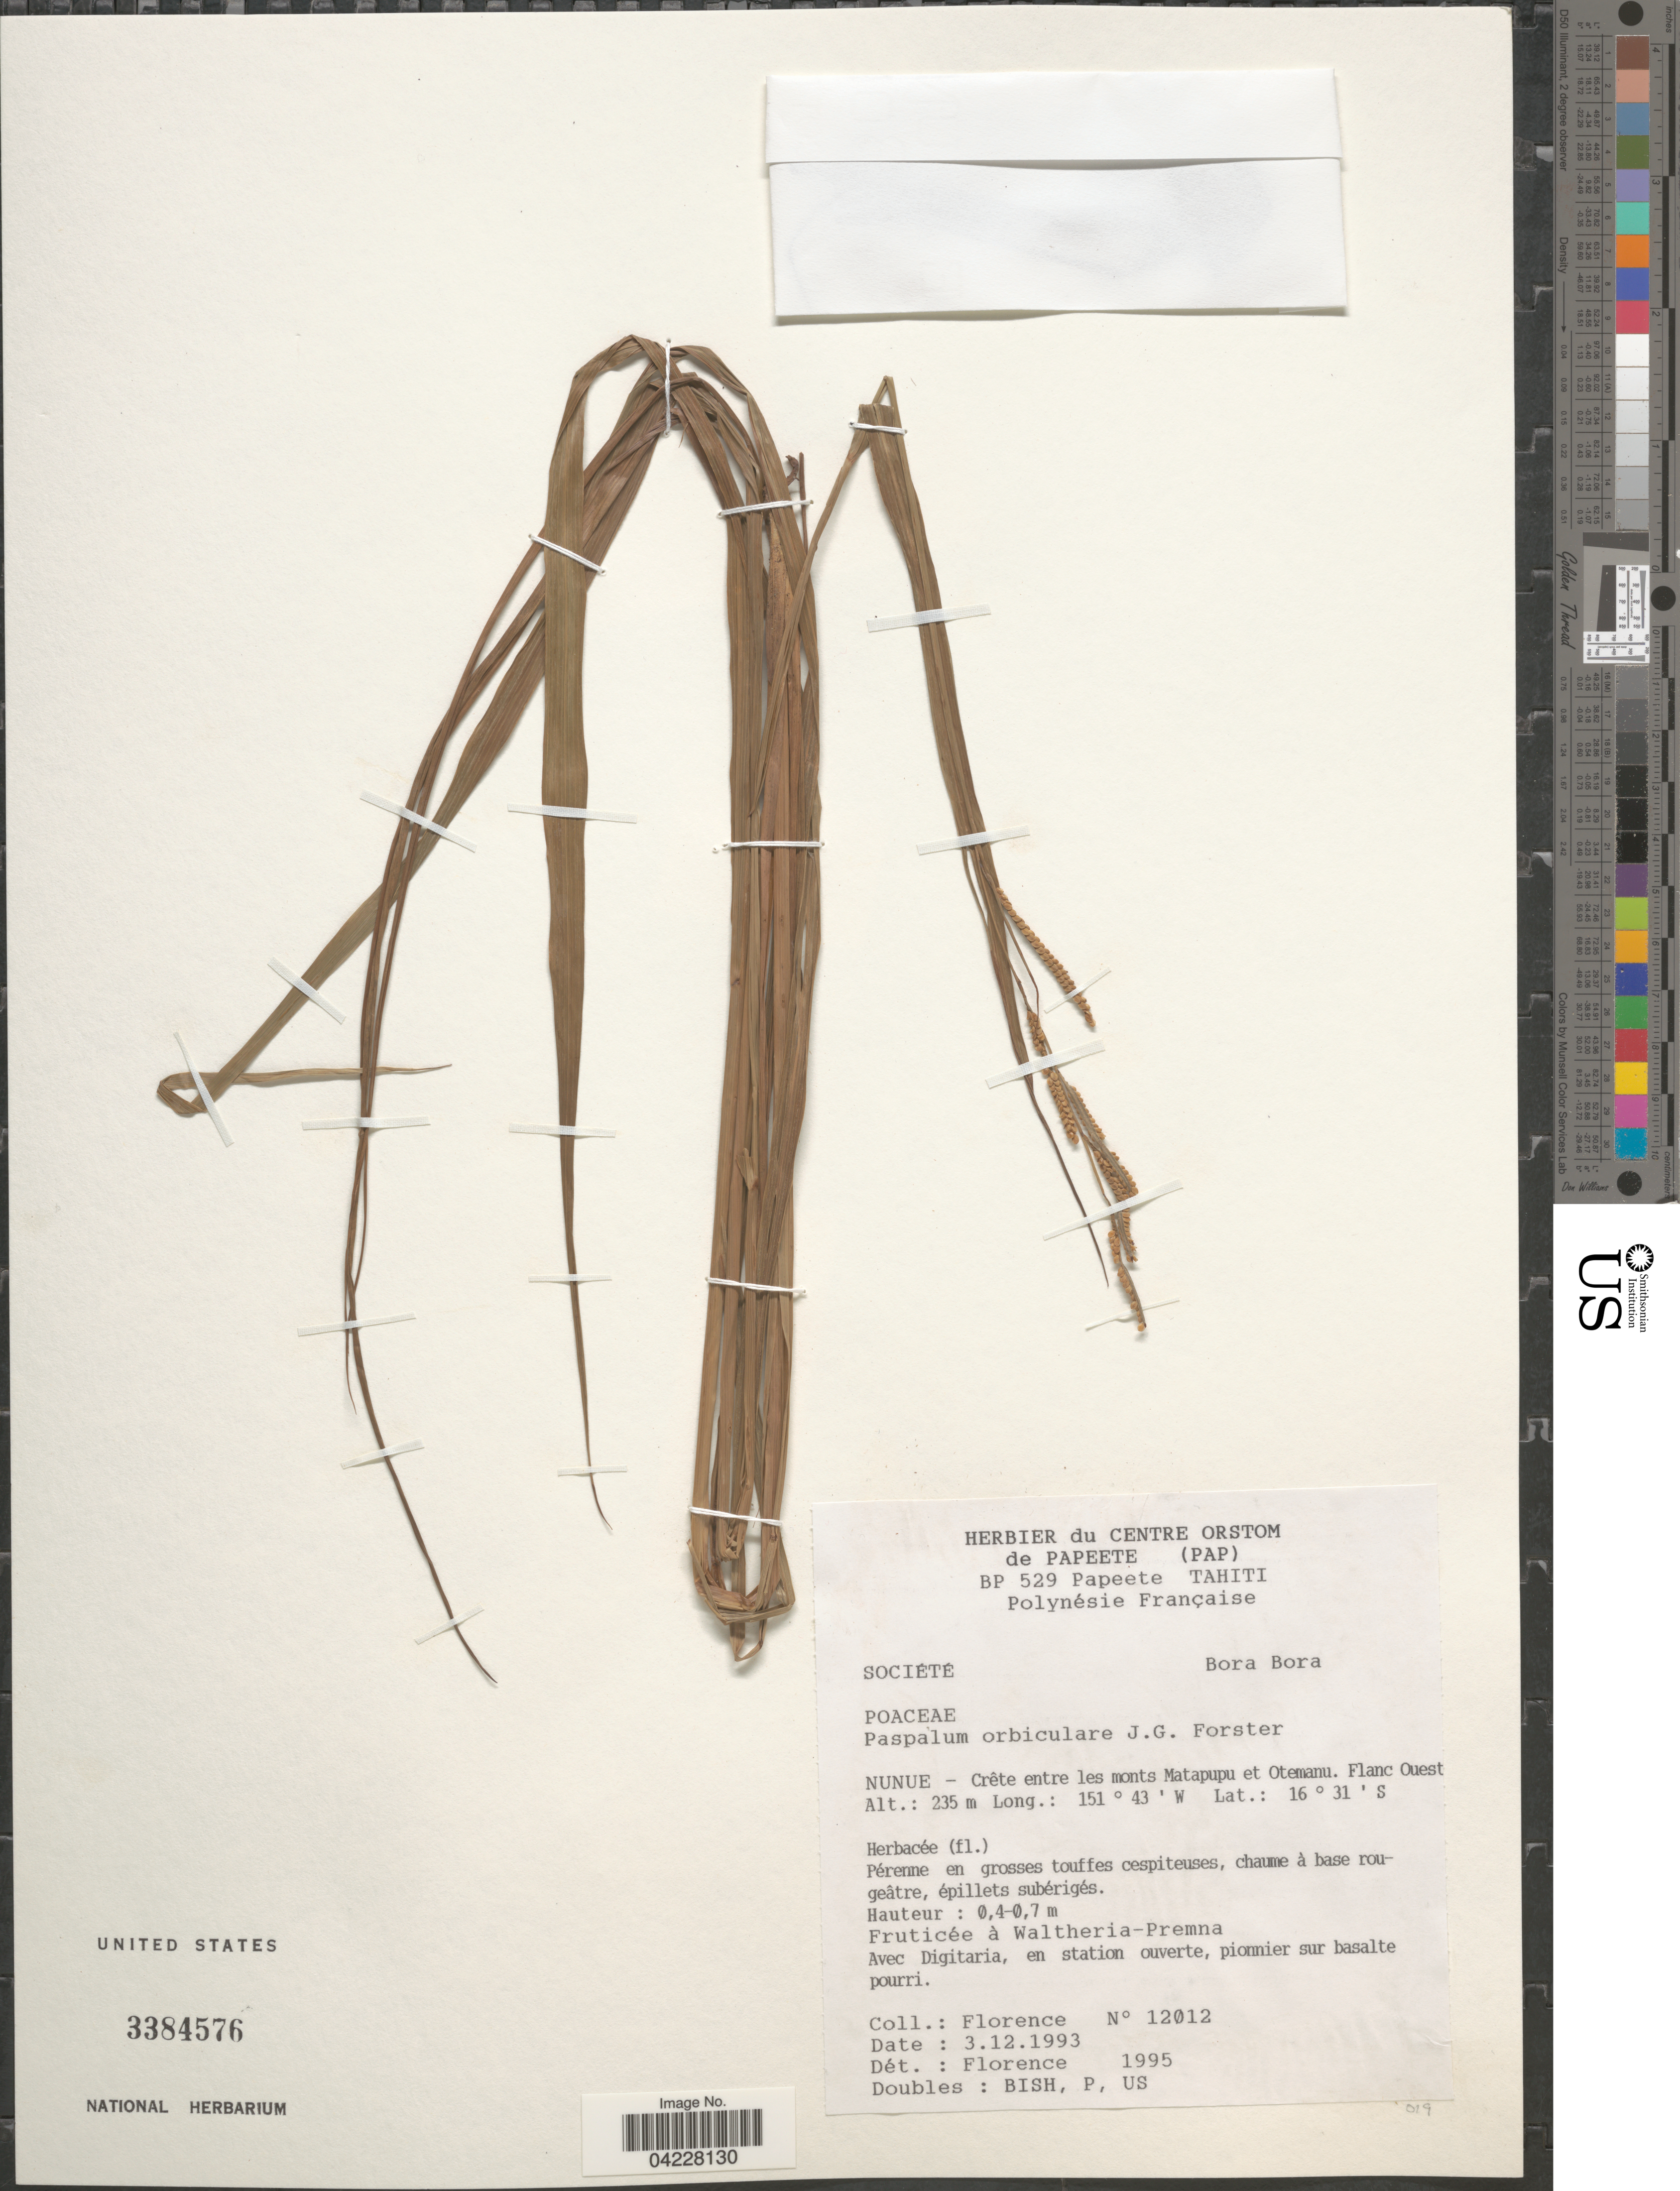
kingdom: Plantae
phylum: Tracheophyta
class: Liliopsida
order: Poales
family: Poaceae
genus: Paspalum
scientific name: Paspalum orbiculare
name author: G. Forst.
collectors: -. Florence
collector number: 12012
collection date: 1993-12-03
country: French Polynesia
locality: Polynésie Française. Société. Bora Bora. Nunue - Crête entre les monts Matapupu et Otemanu. Flanc Ouest.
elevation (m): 235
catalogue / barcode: US 3384576